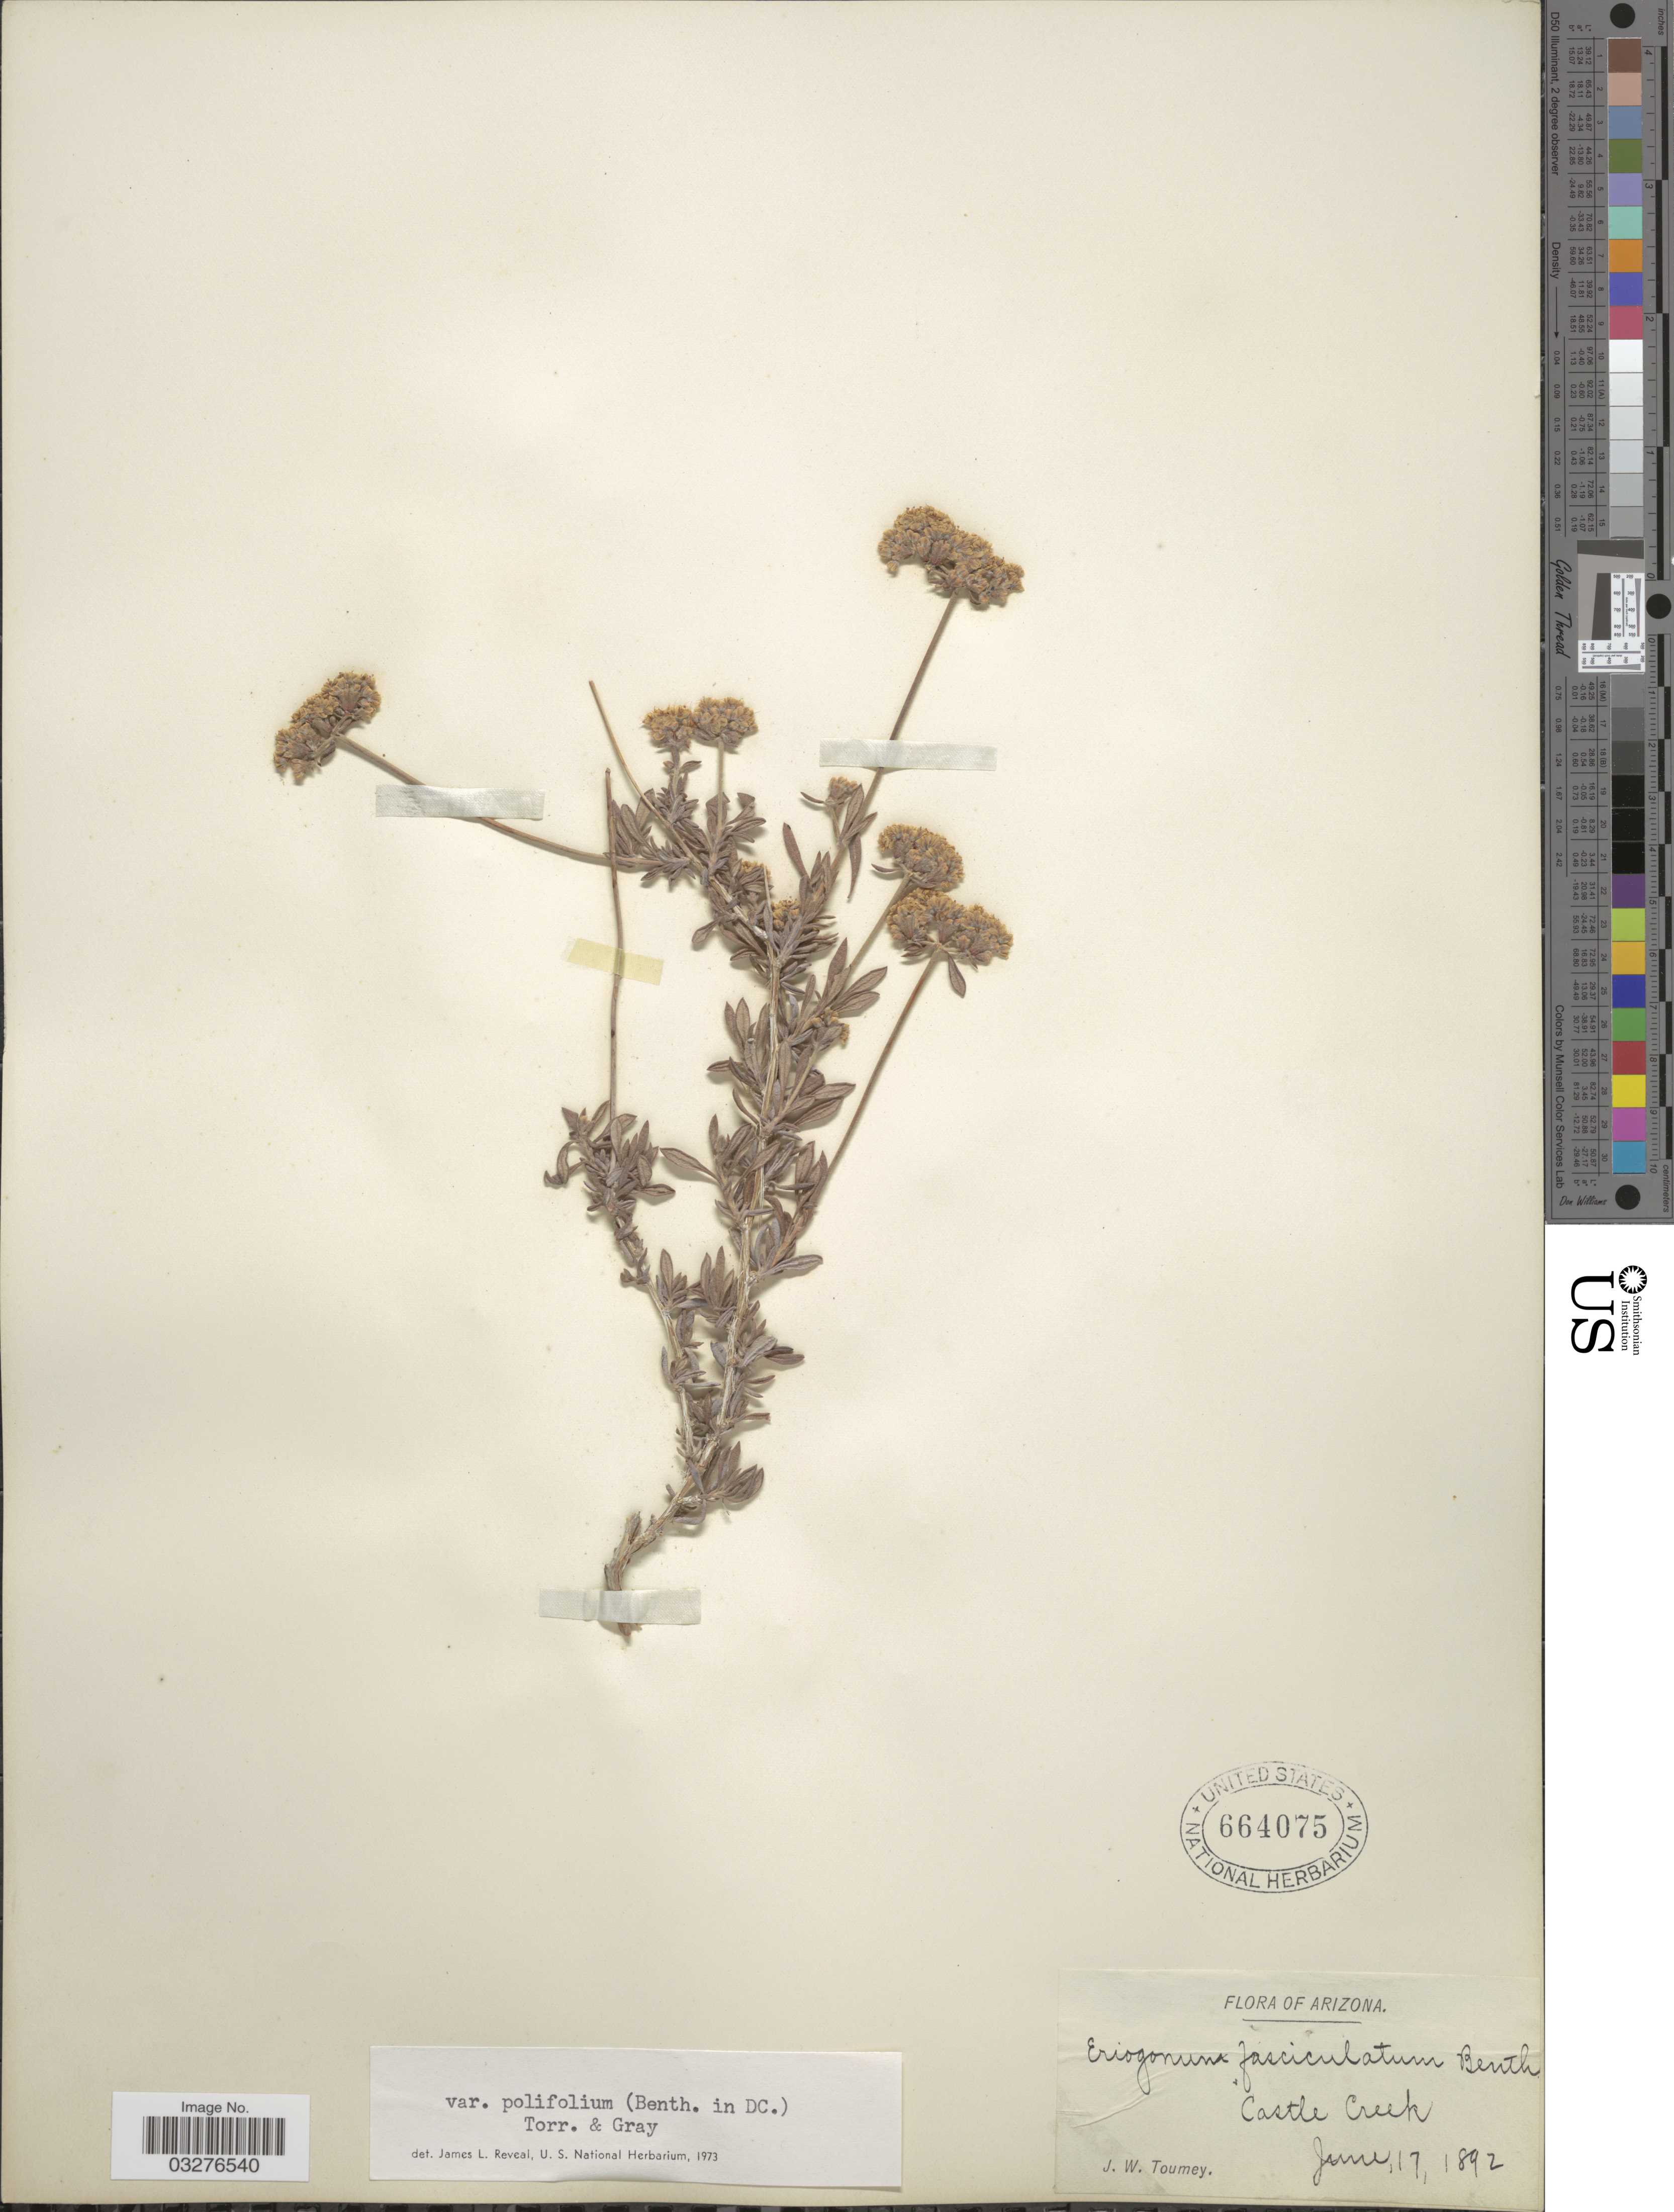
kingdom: Plantae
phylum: Tracheophyta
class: Magnoliopsida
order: Caryophyllales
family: Polygonaceae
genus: Eriogonum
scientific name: Eriogonum fasciculatum var. polifolium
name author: (Benth.) Torr. & A. Gray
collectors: J. W. Toumey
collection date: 1892-06-17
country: United States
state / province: Arizona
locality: Castle Creek.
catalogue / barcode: US 664075